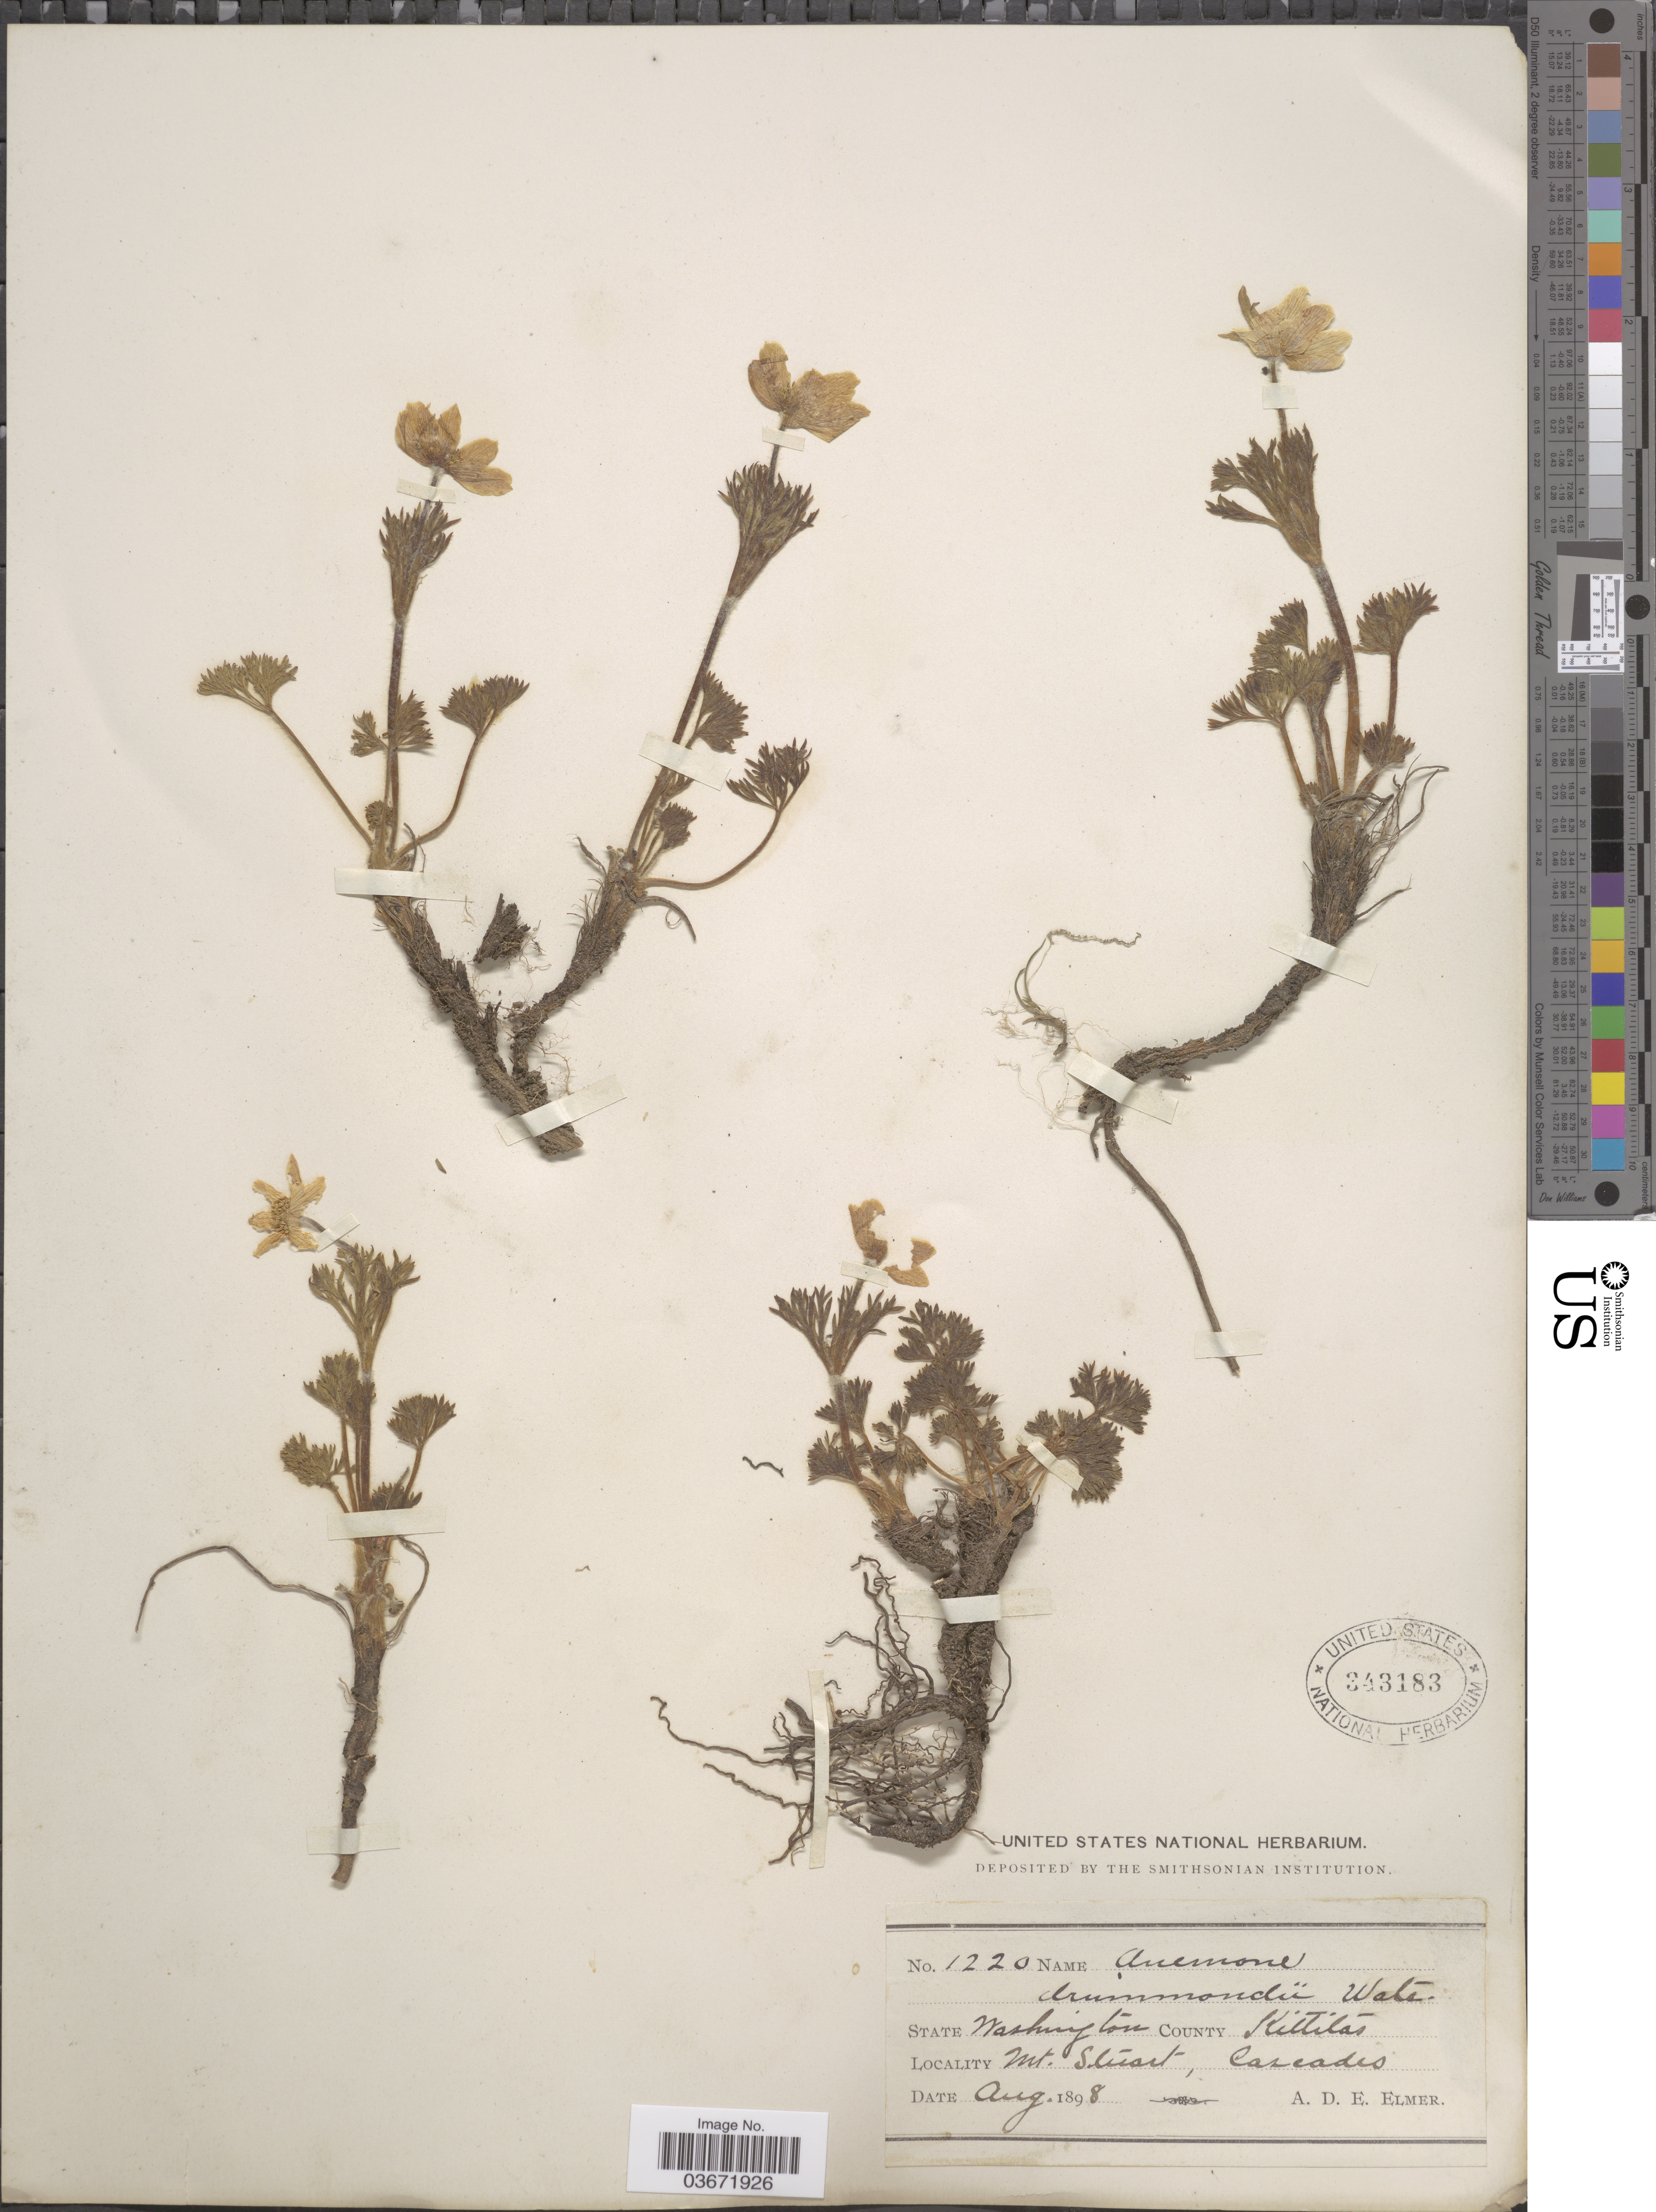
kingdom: Plantae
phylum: Tracheophyta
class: Magnoliopsida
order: Ranunculales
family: Ranunculaceae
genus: Anemone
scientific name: Anemone drummondii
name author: S. Watson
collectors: A. D. E. Elmer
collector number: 1220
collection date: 1898-08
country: United States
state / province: Washington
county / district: Kittitas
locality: County Kittitas. Mt. Stuart, Cascades.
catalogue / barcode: US 343183